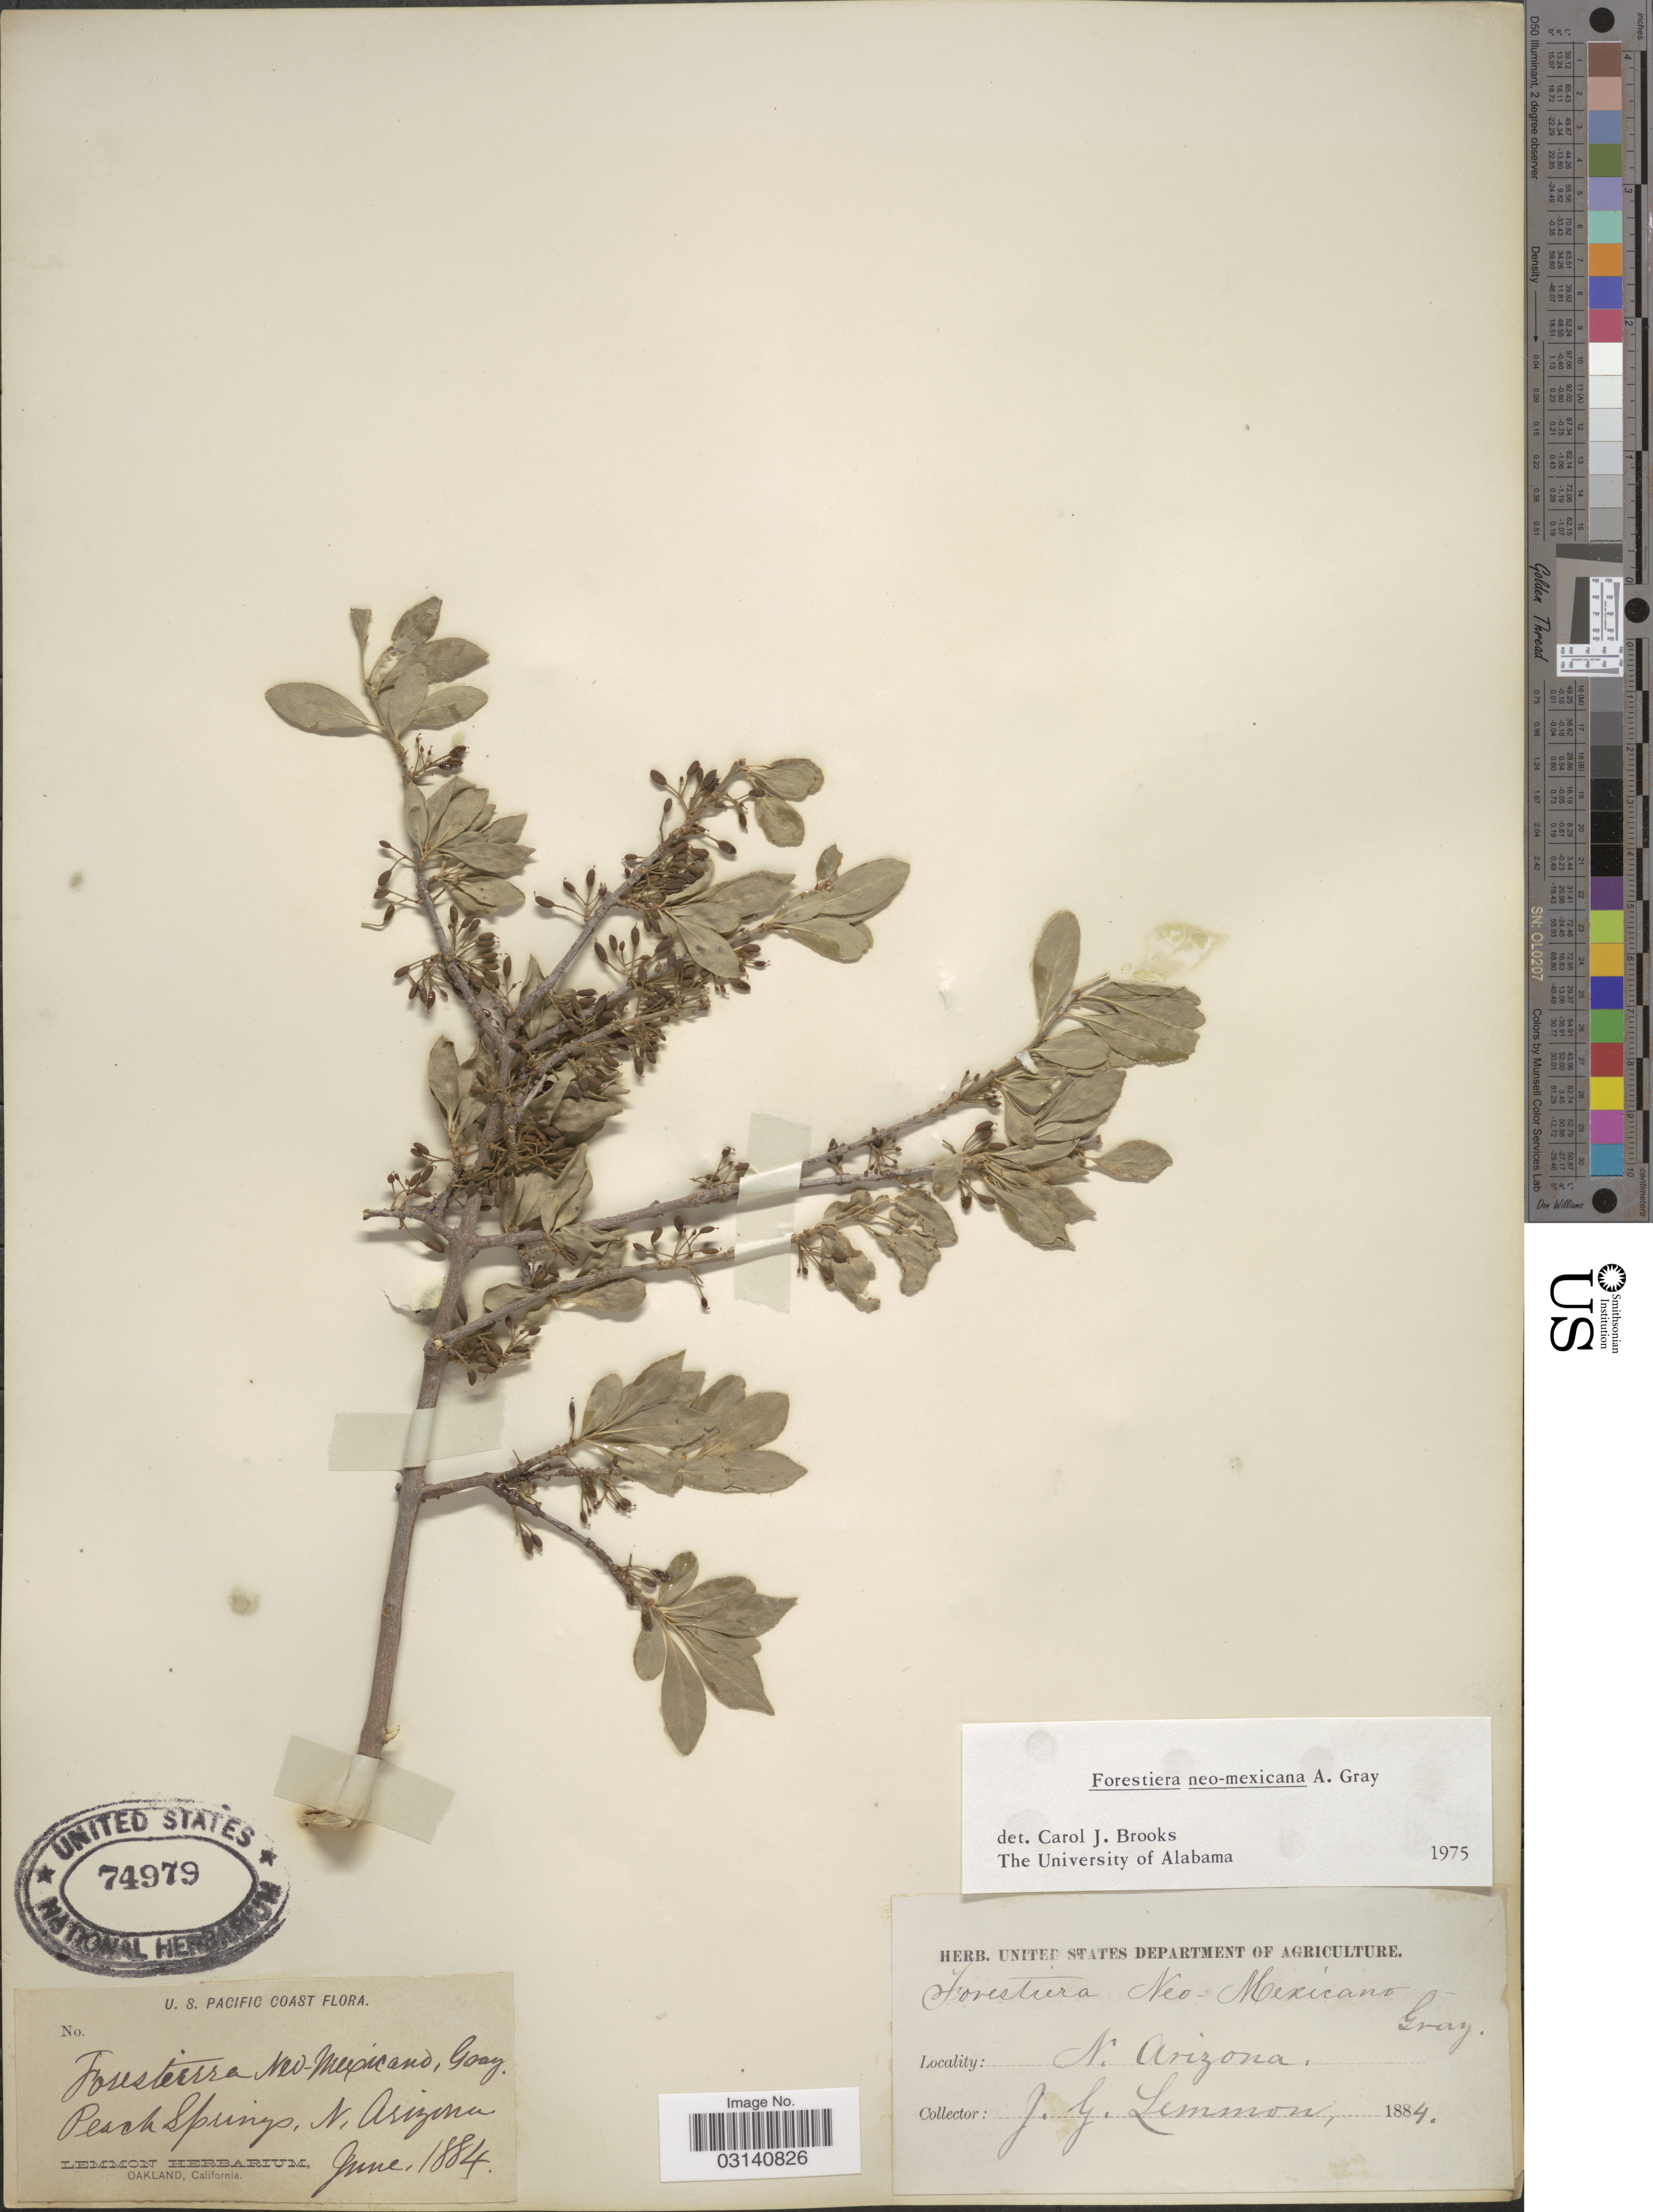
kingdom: Plantae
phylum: Tracheophyta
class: Magnoliopsida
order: Lamiales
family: Oleaceae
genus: Forestiera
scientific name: Forestiera neomexicana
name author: A. Gray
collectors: J. Lemmon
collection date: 1884-06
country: United States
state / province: Arizona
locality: U. S. Pacific Coast. Peach Springs, N. Arizona.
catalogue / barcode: US 74979